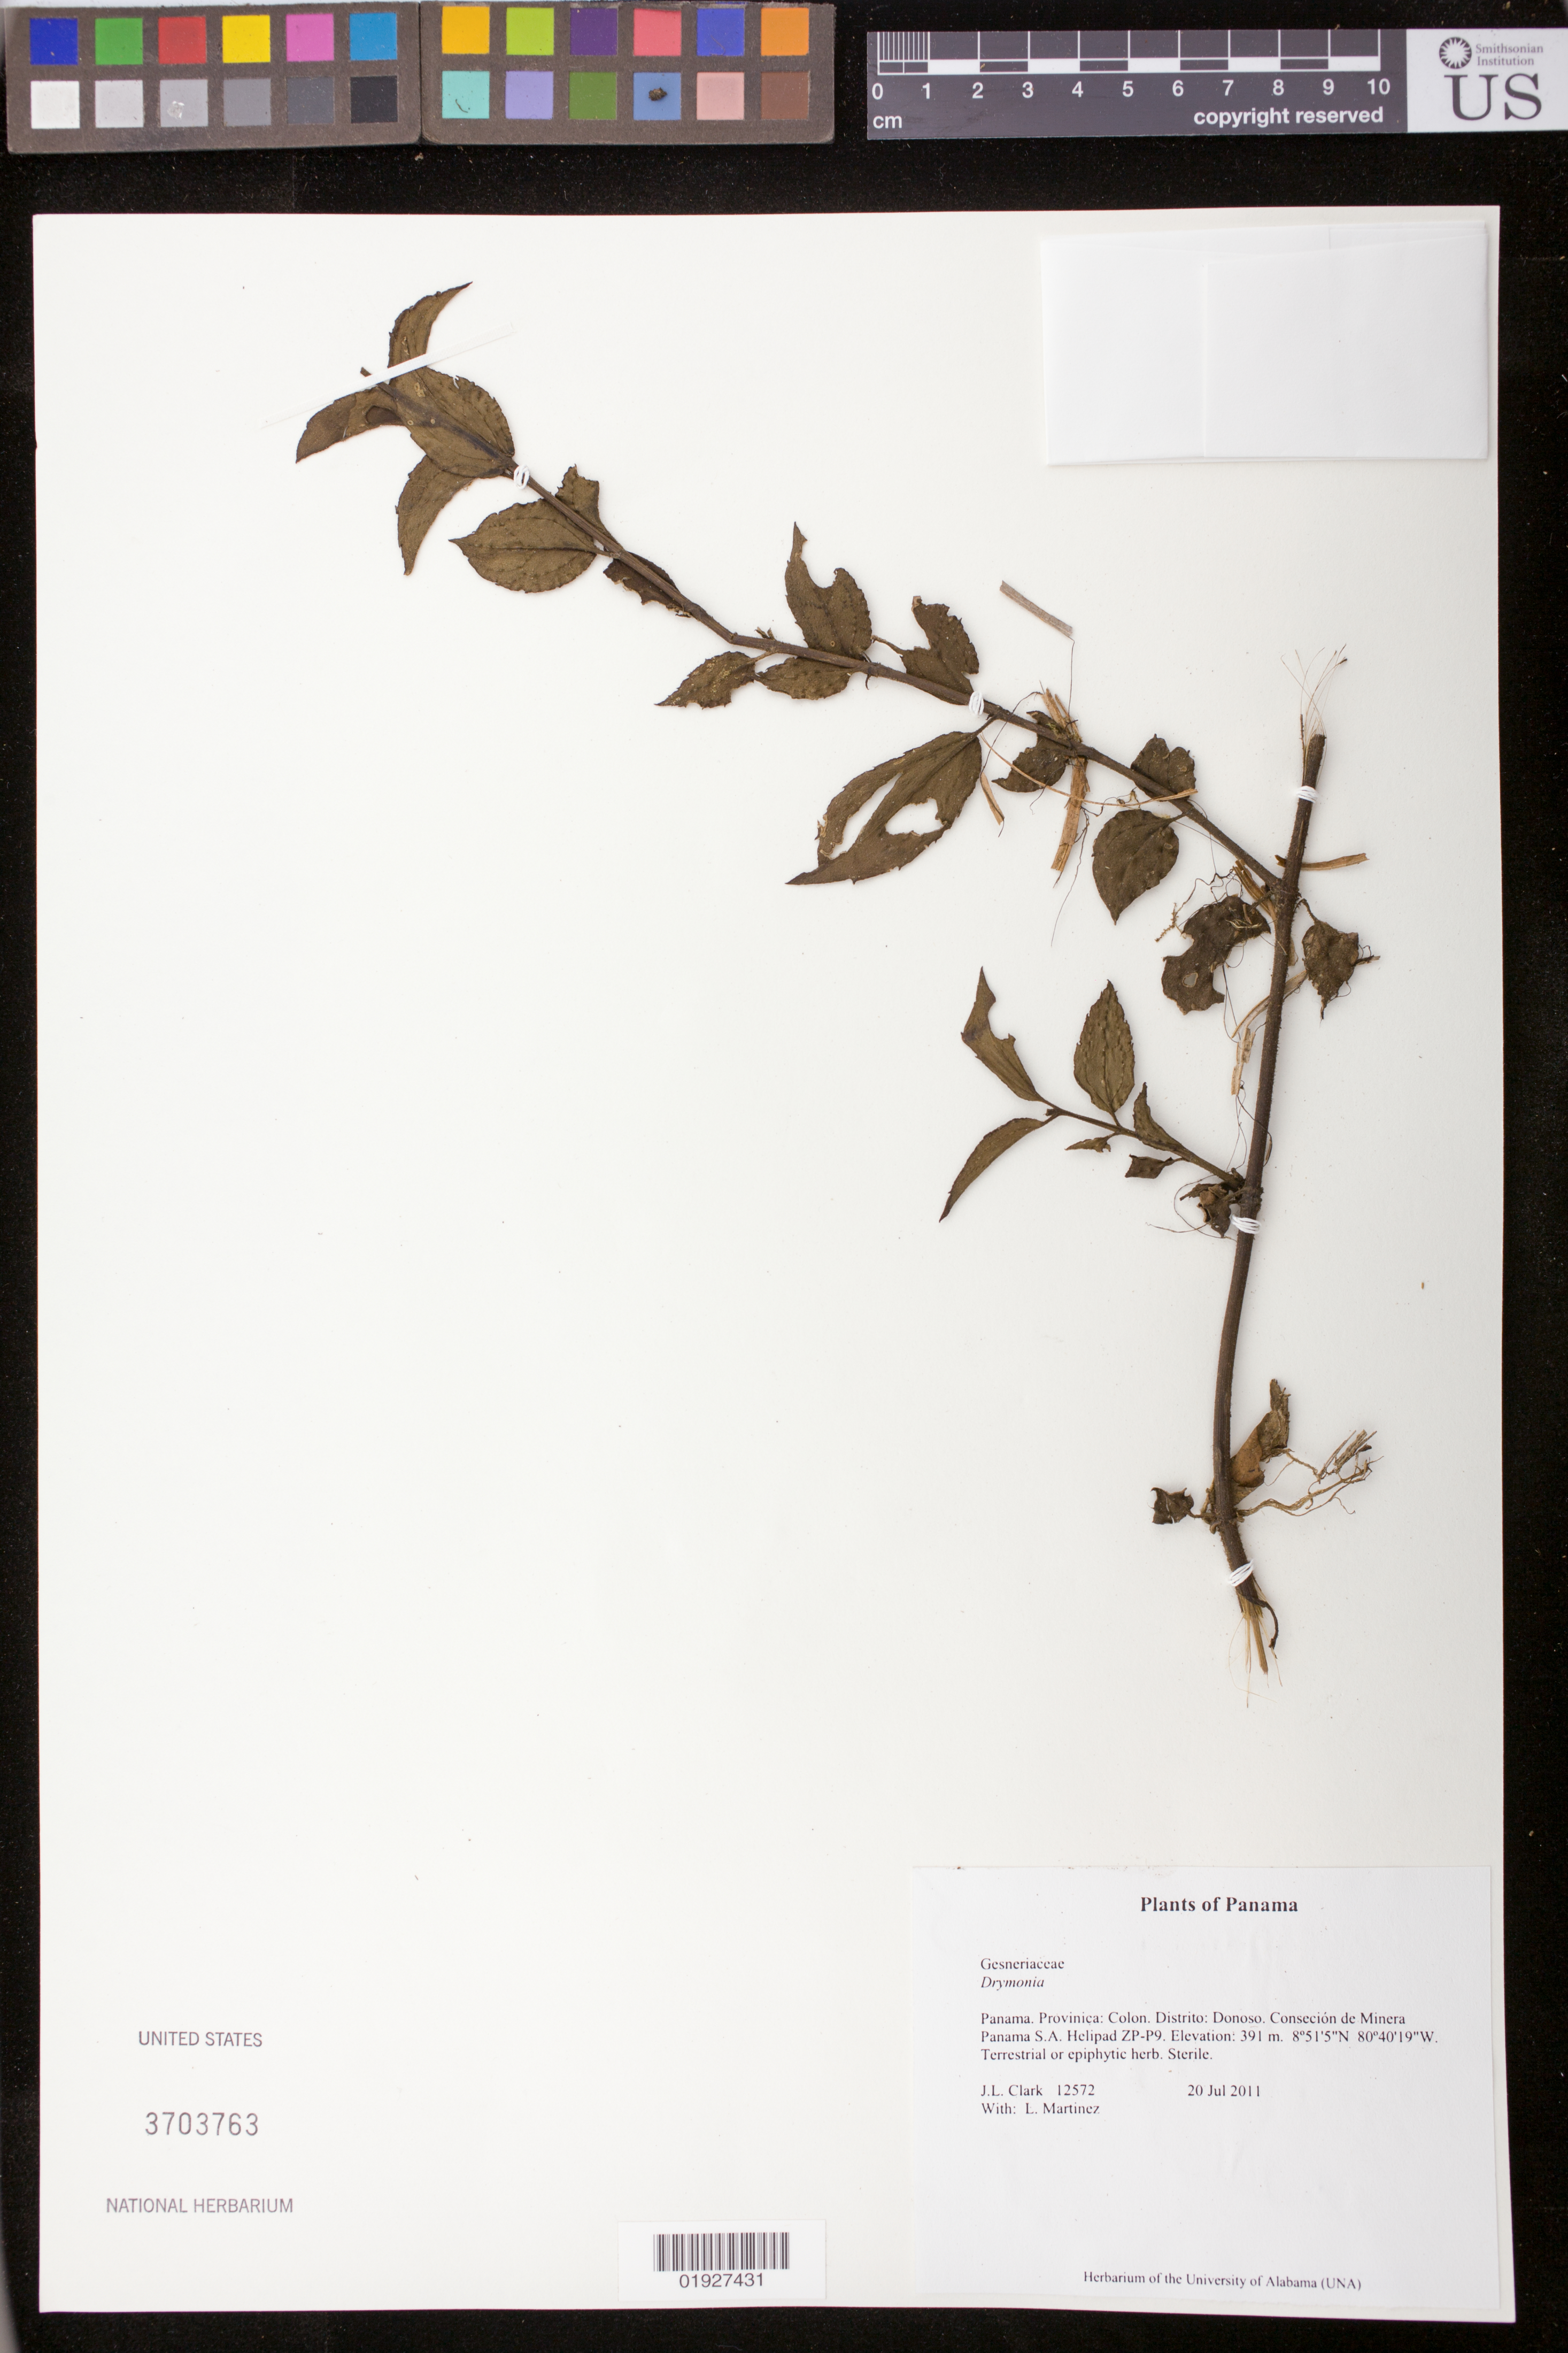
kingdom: Plantae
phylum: Tracheophyta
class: Magnoliopsida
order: Lamiales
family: Gesneriaceae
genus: Drymonia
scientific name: Drymonia sp.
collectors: J. L. Clark & L. Martinez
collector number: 12572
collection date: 2011-07-20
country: Panama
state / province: Colón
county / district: Donoso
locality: Conseción de Minera Panama S.A. Helipad ZP-P9.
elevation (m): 391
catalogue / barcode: US 3703763